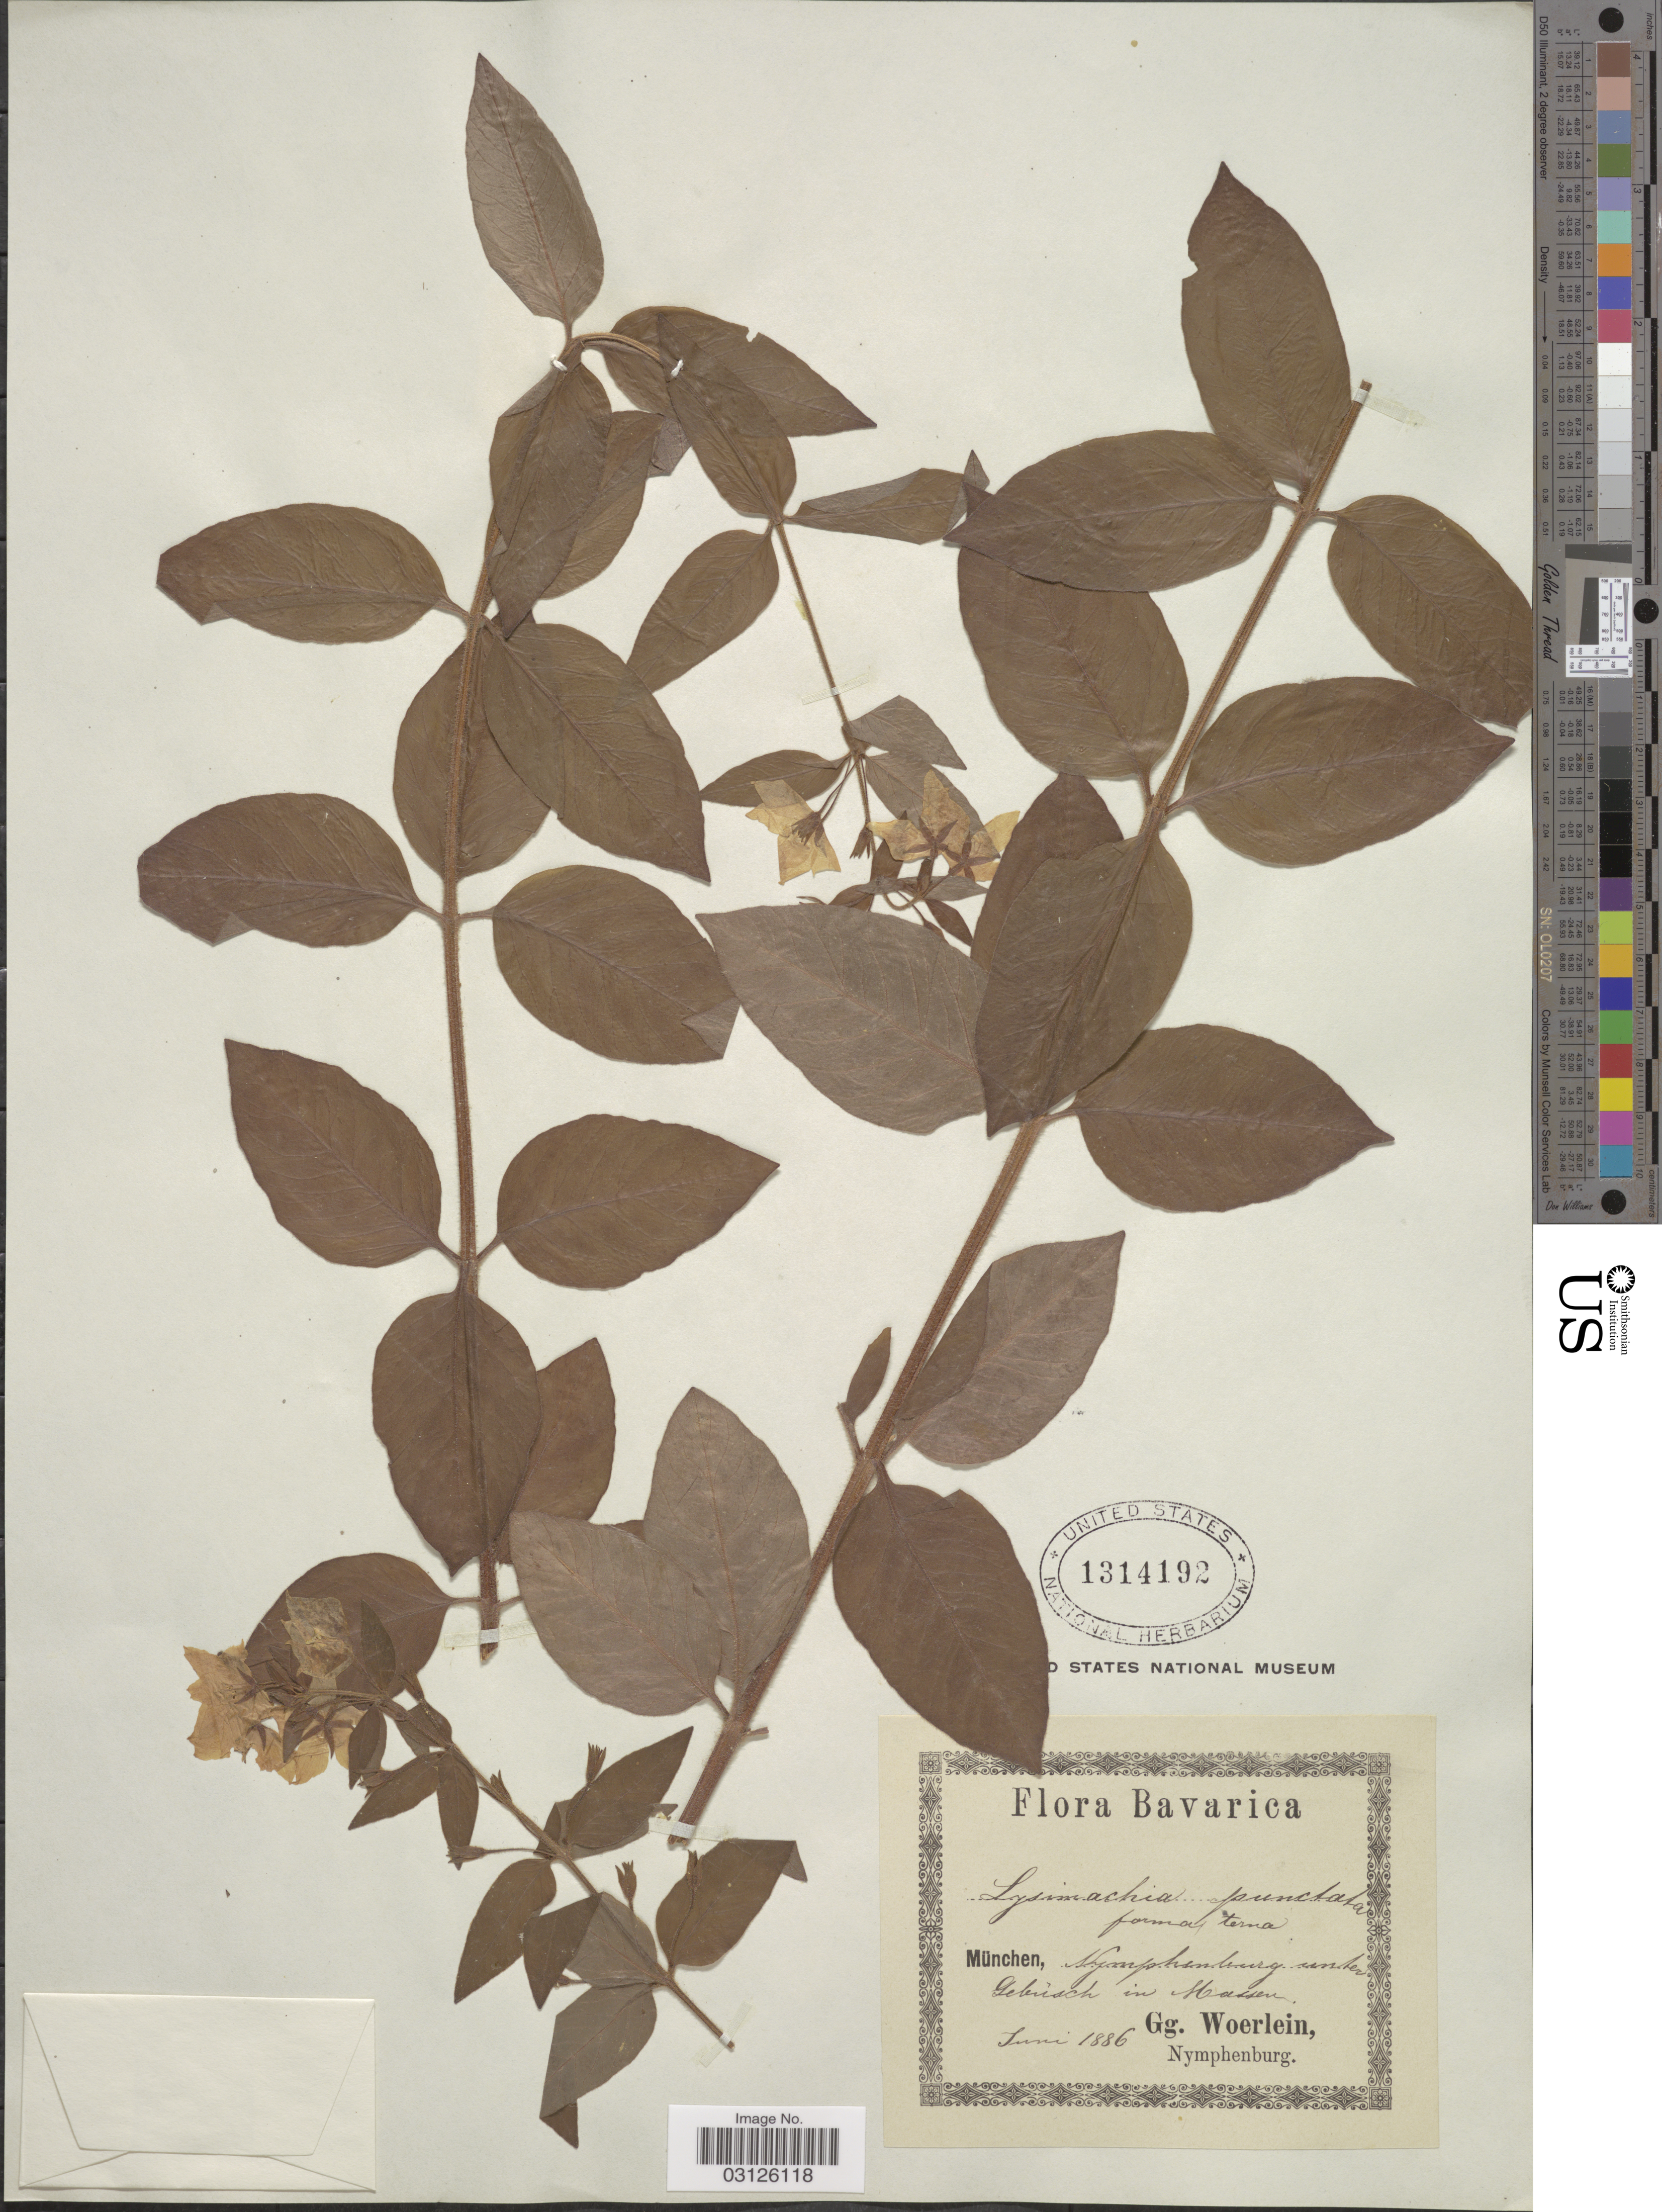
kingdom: Plantae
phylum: Tracheophyta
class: Magnoliopsida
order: Ericales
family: Primulaceae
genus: Lysimachia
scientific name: Lysimachia punctata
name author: L.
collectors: G. Woerlein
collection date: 1886-06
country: Germany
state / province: Bayern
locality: München, Nymphenburg unter Gebrisch in Massen.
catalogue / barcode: US 1314192